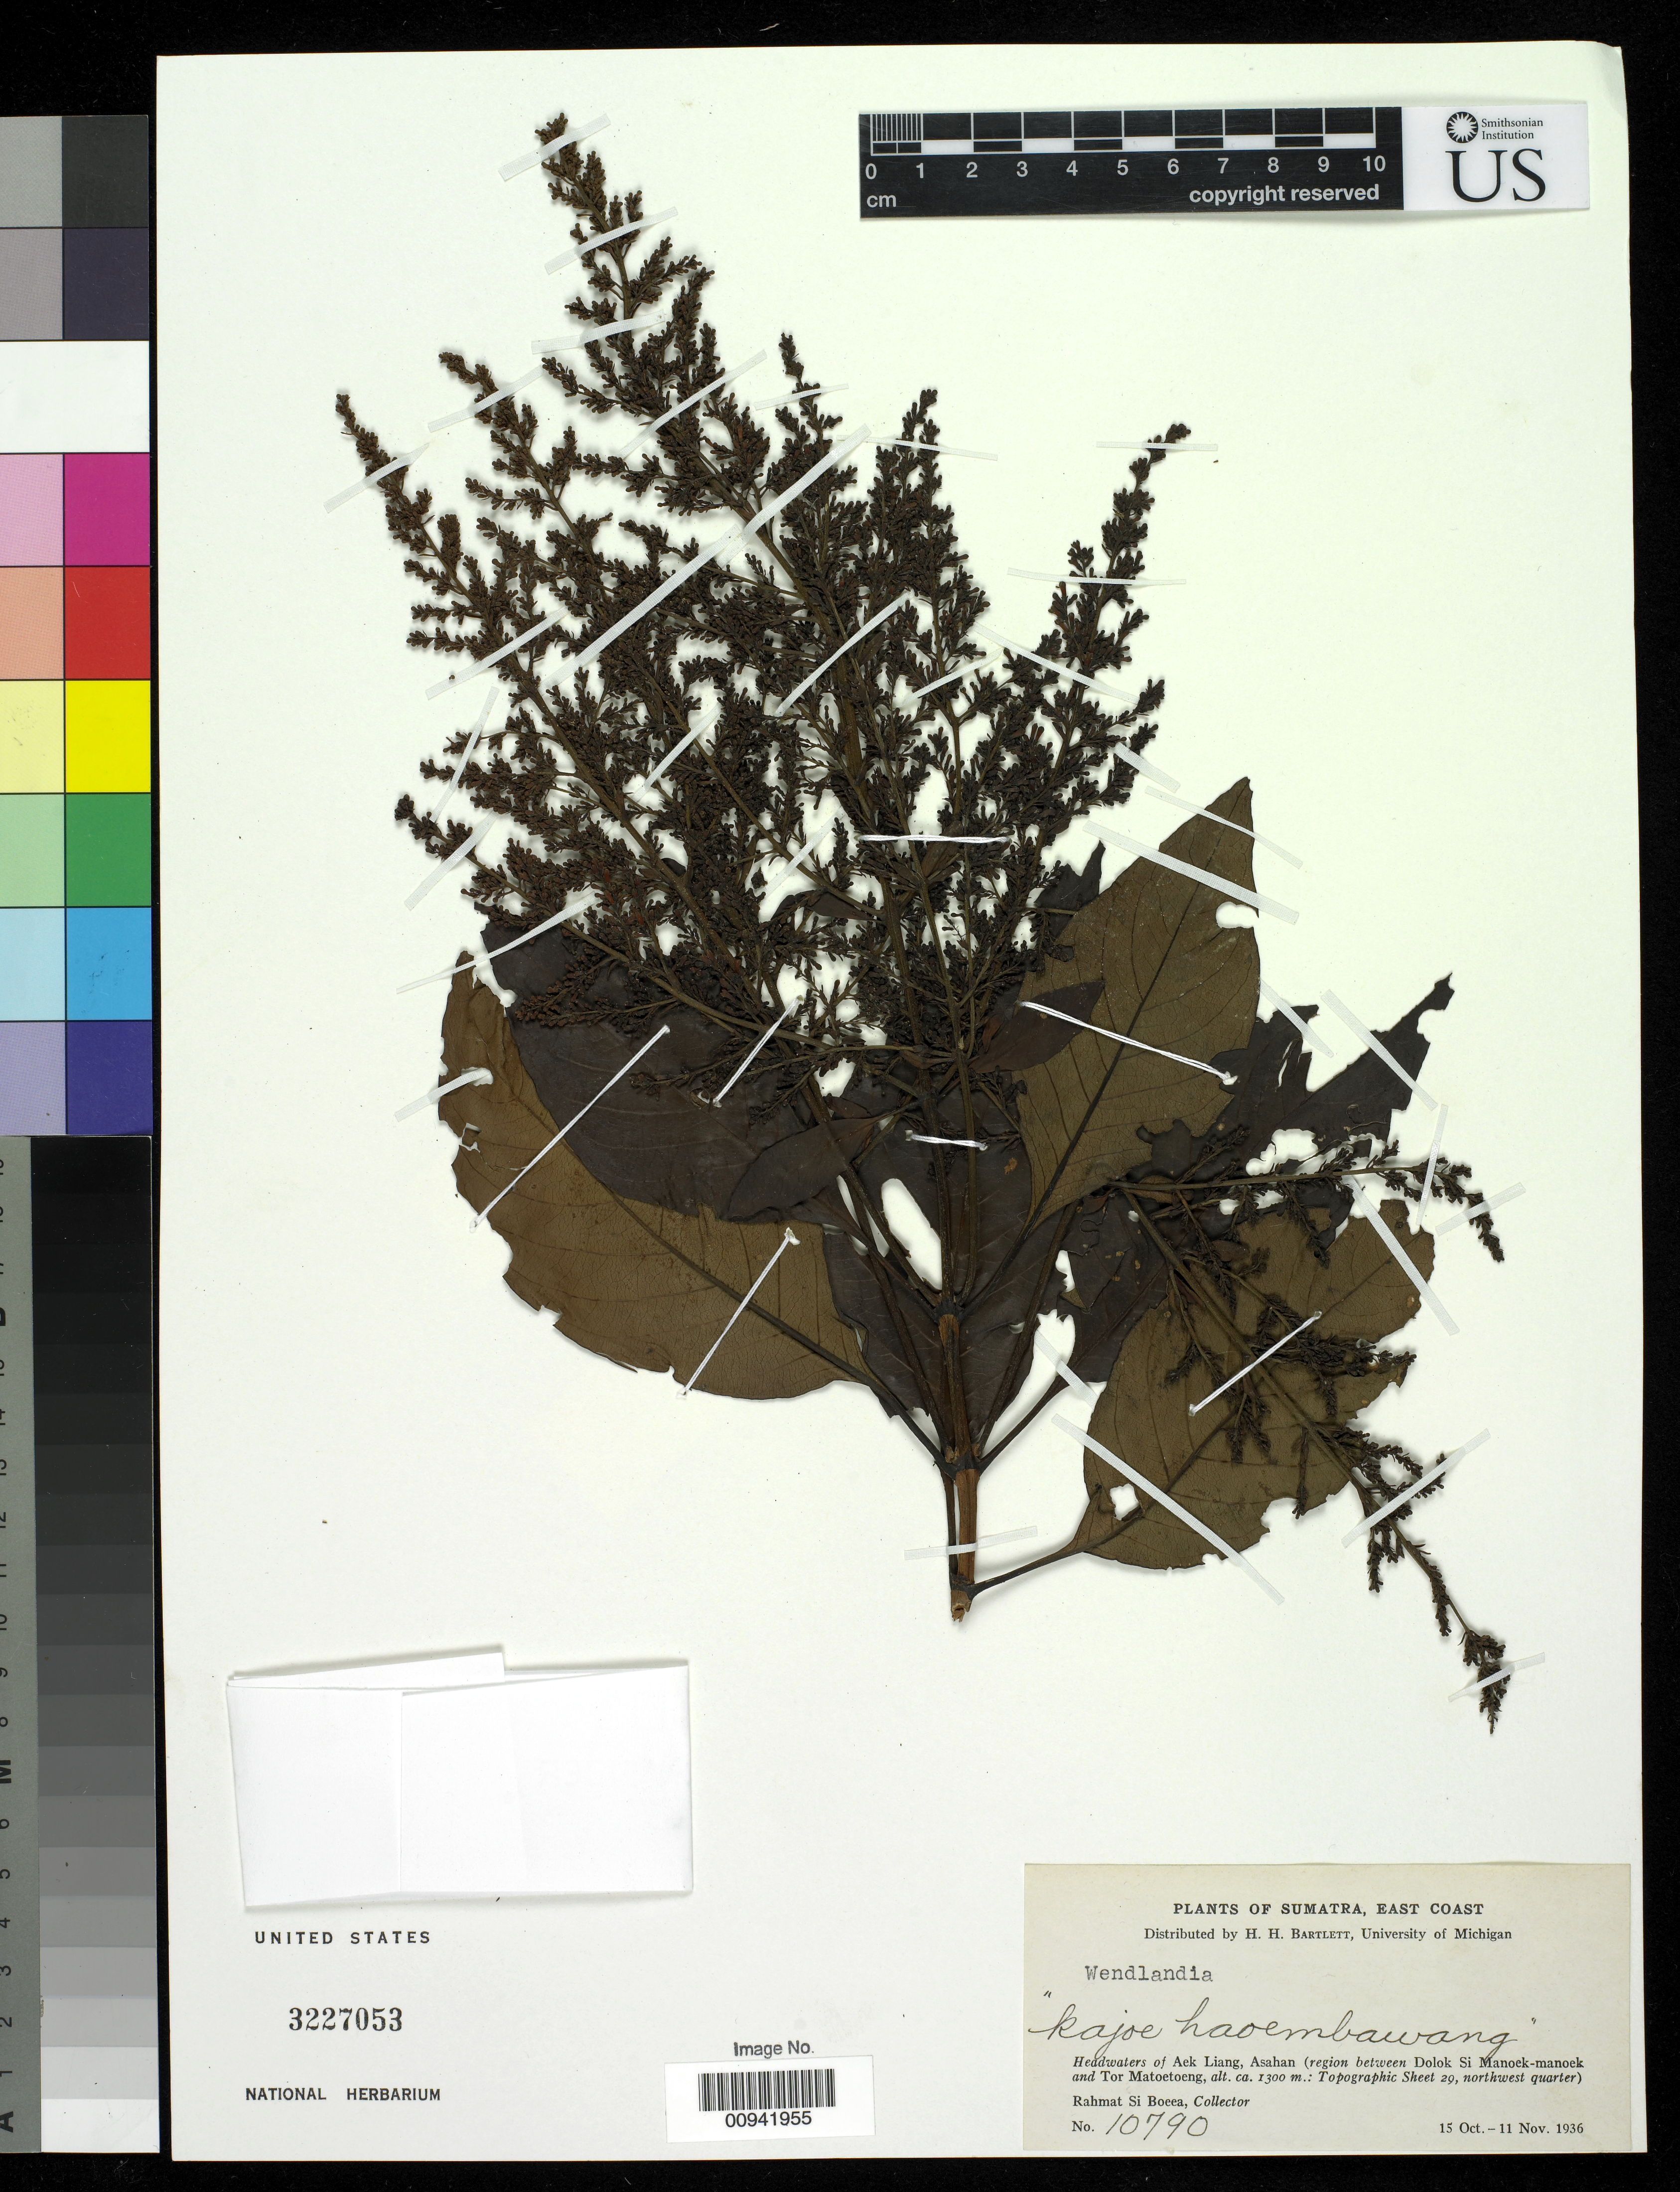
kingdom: Plantae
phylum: Tracheophyta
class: Magnoliopsida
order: Gentianales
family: Rubiaceae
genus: Wendlandia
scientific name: Wendlandia sp.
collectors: Rahmat Si Boeea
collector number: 10790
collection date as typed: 15 Oct 1936 to 11 Nov 1936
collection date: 1936-10-15/1936-11-11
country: Indonesia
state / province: Sumatra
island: Sumatra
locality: East Coast, headwaters of Aek Liang, Asahan [region between Dolok Si Manoek-Manoek and Tor Matoetoeng]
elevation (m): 1300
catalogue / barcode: US 3227053